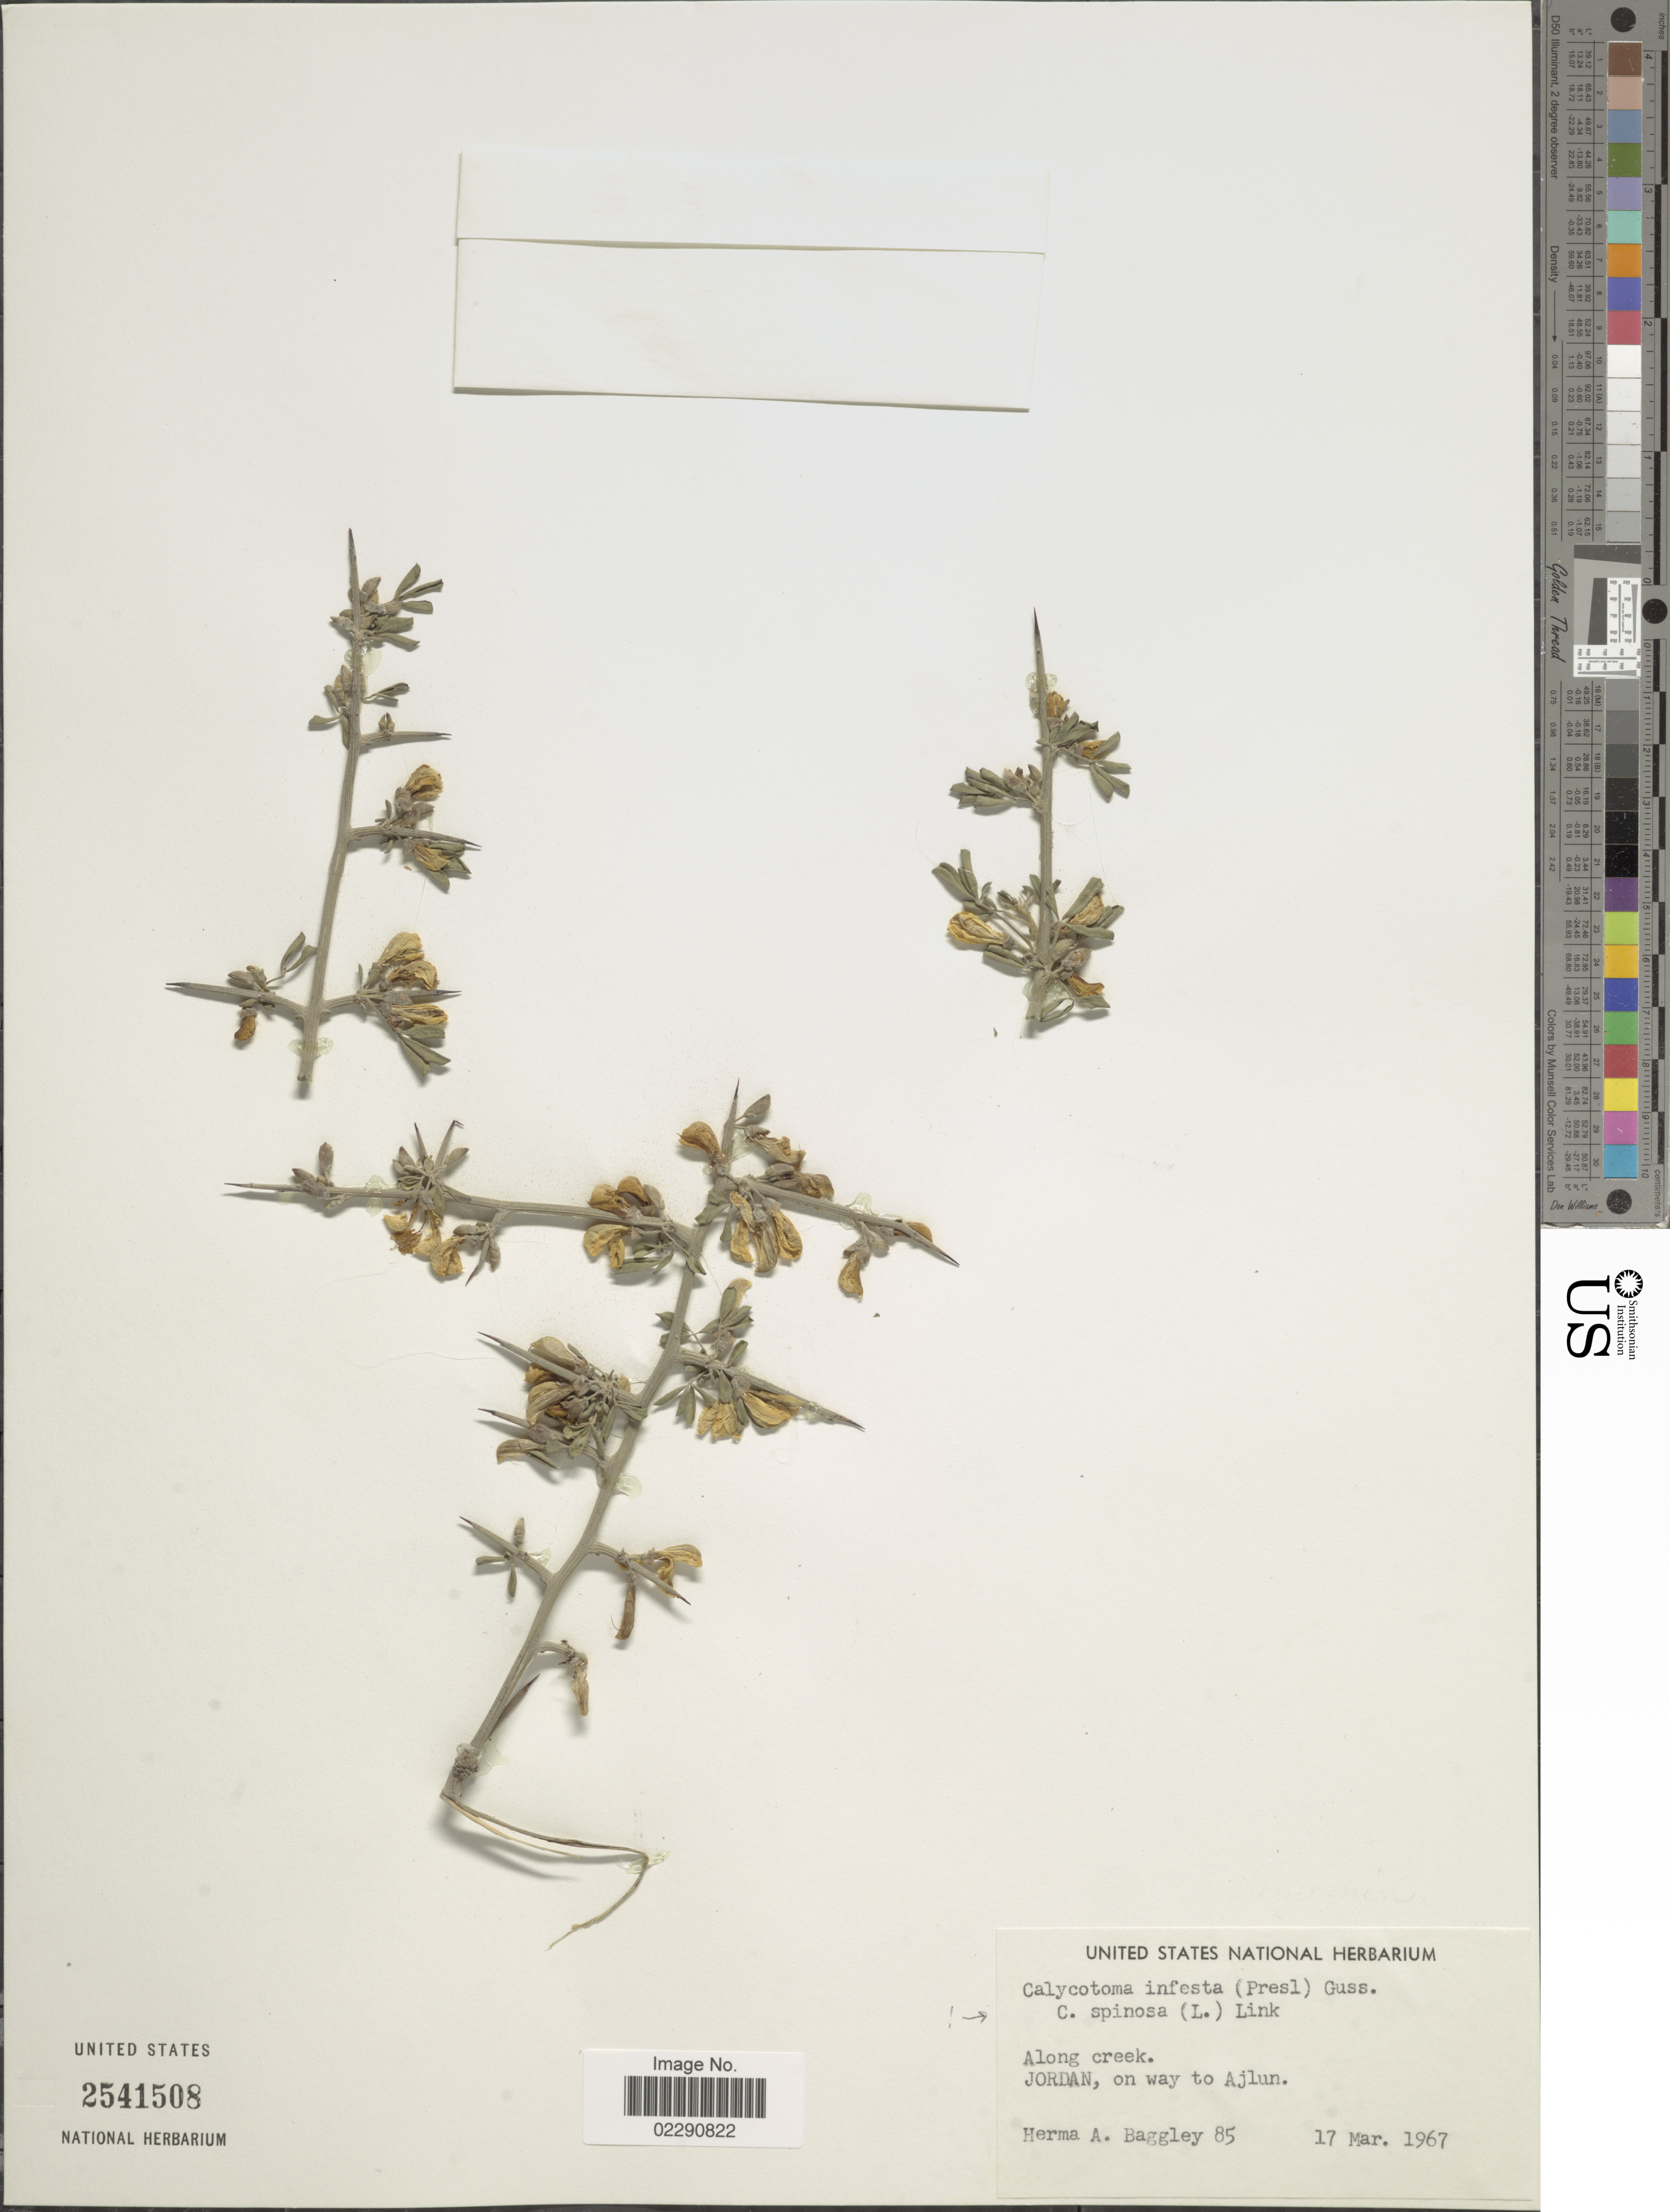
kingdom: Plantae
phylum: Tracheophyta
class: Magnoliopsida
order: Fabales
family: Fabaceae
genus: Calicotome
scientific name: Calicotome villosa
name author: (Poir.) Link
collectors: H. Baggley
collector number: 85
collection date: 1967-03-17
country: Jordan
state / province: Ajlun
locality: On way to Ajlun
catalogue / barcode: US 2541508